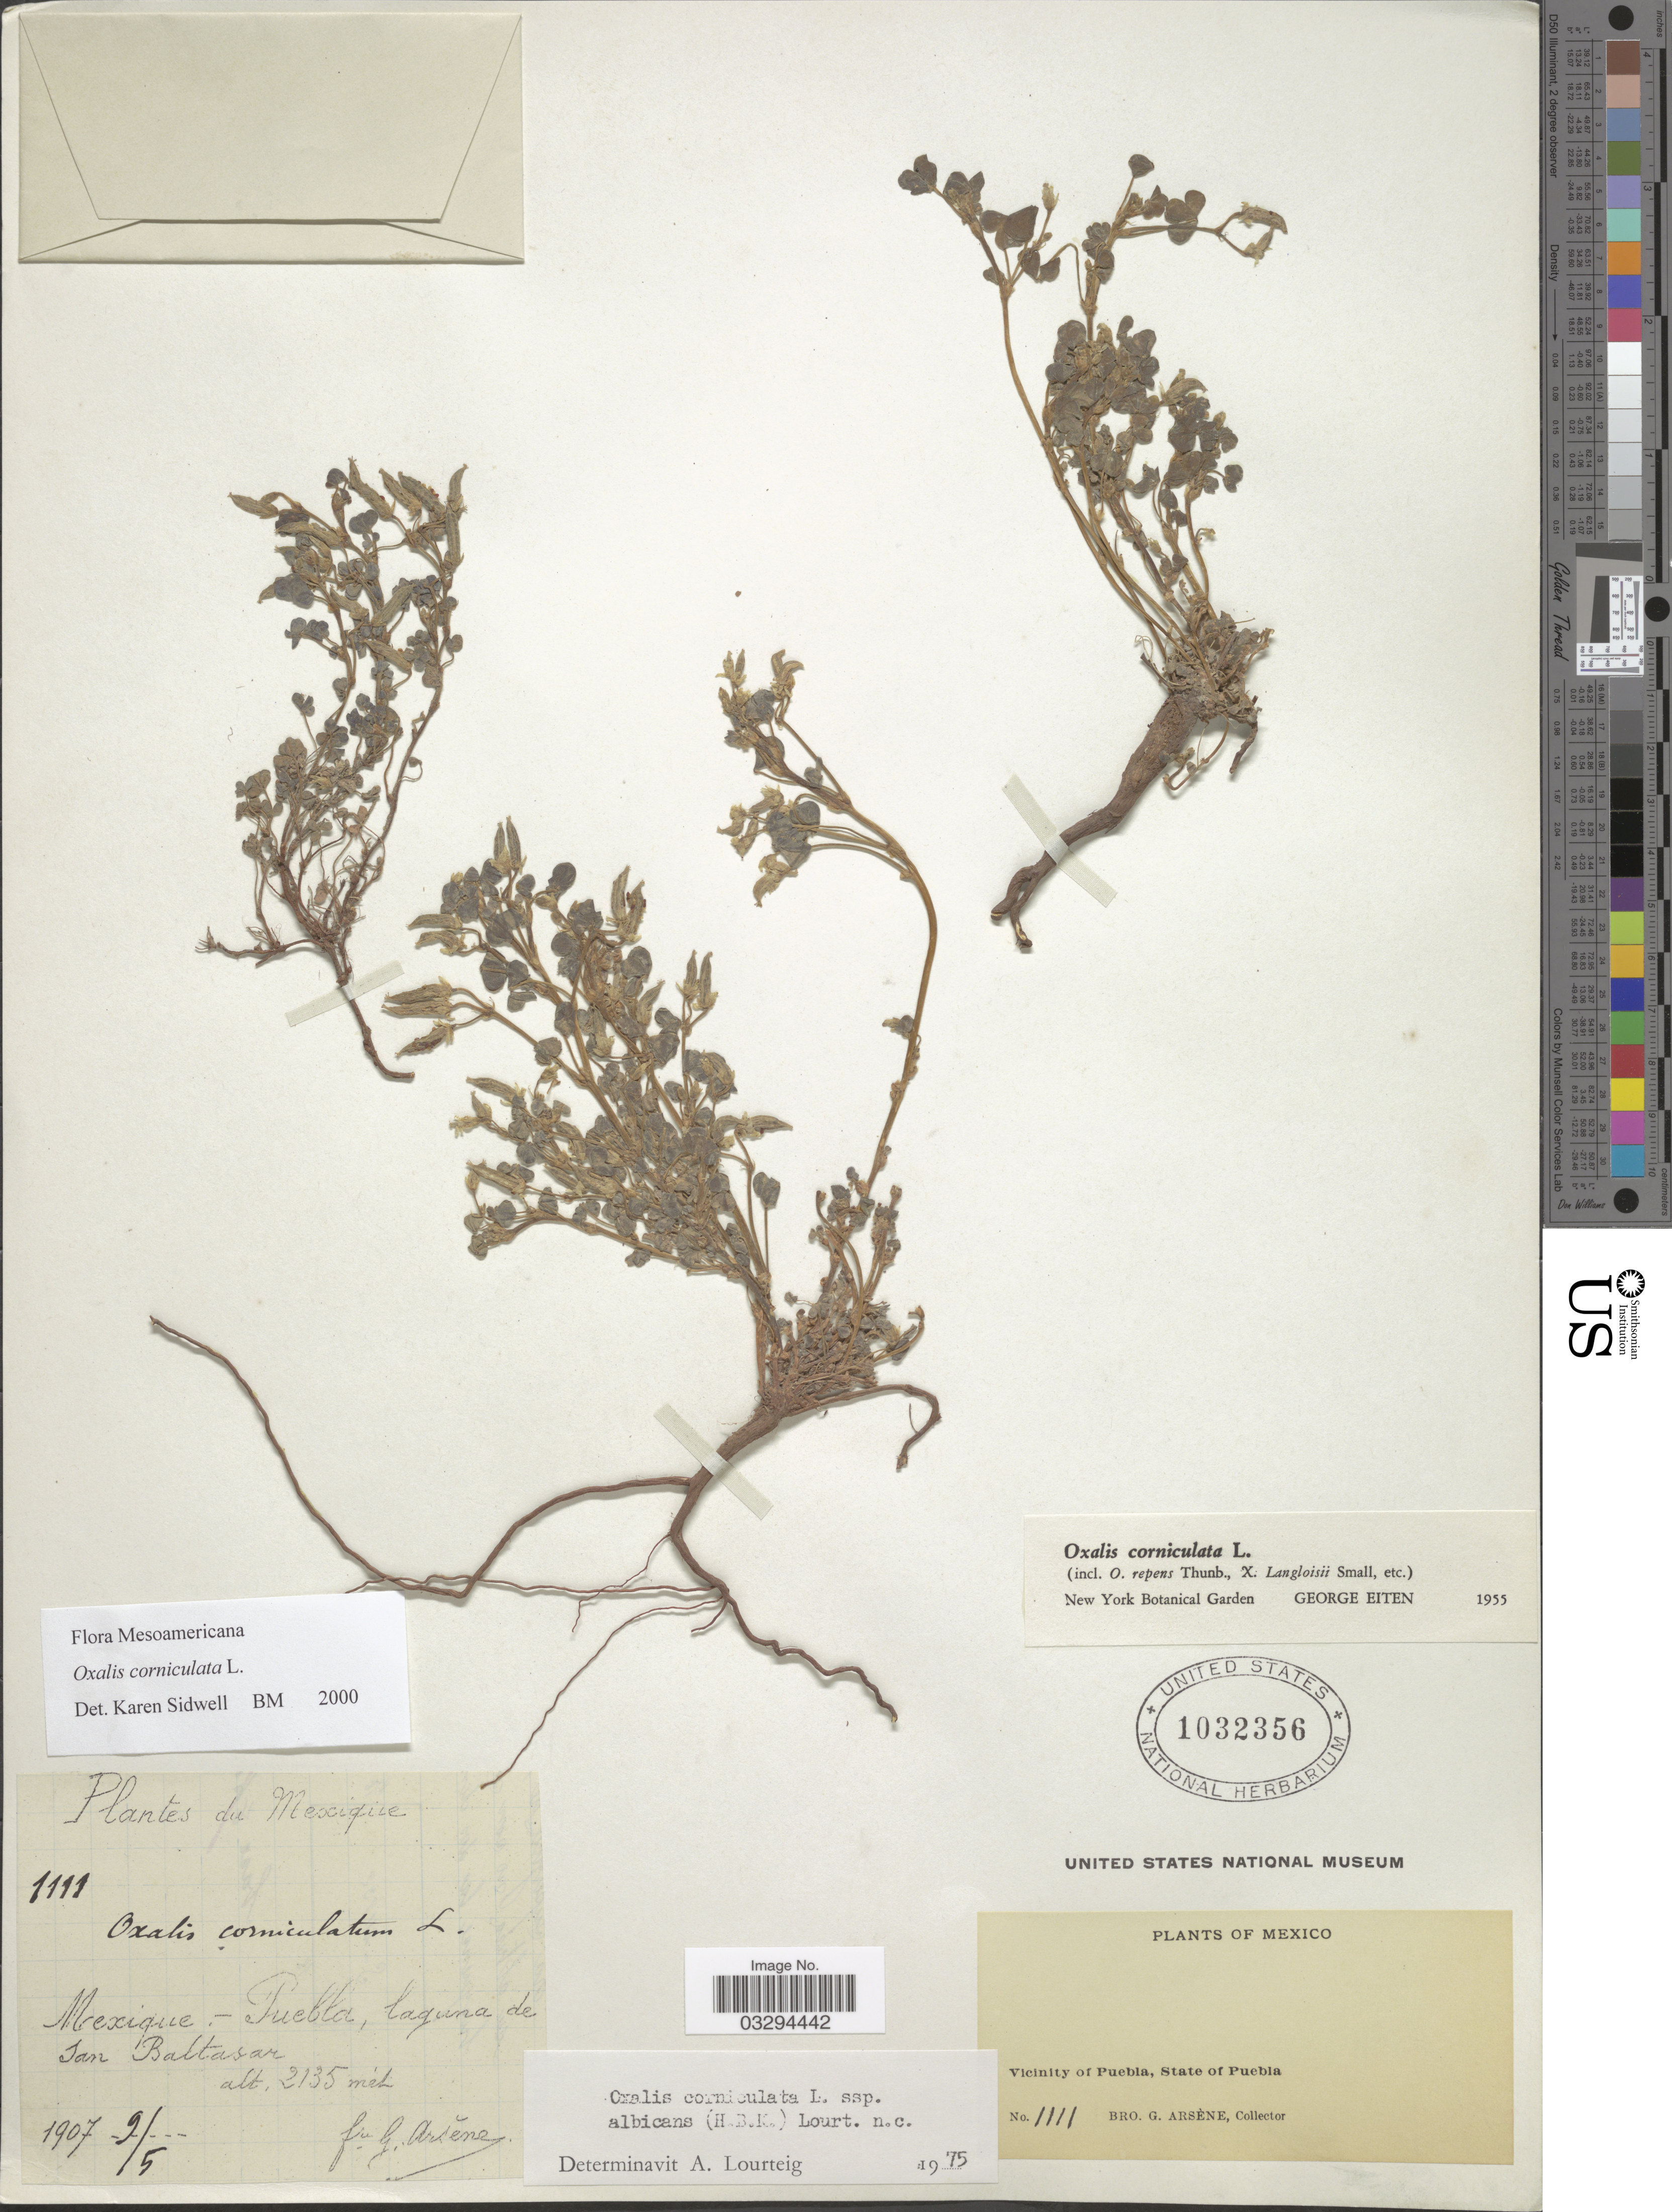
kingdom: Plantae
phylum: Tracheophyta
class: Magnoliopsida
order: Oxalidales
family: Oxalidaceae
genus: Oxalis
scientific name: Oxalis corniculata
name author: L.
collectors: Bro. G. Arsène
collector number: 1111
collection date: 1907-05-09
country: Mexico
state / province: Puebla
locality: Vicinity of Puebla, laguna de San Baltasar.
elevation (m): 2135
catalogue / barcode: US 1032356